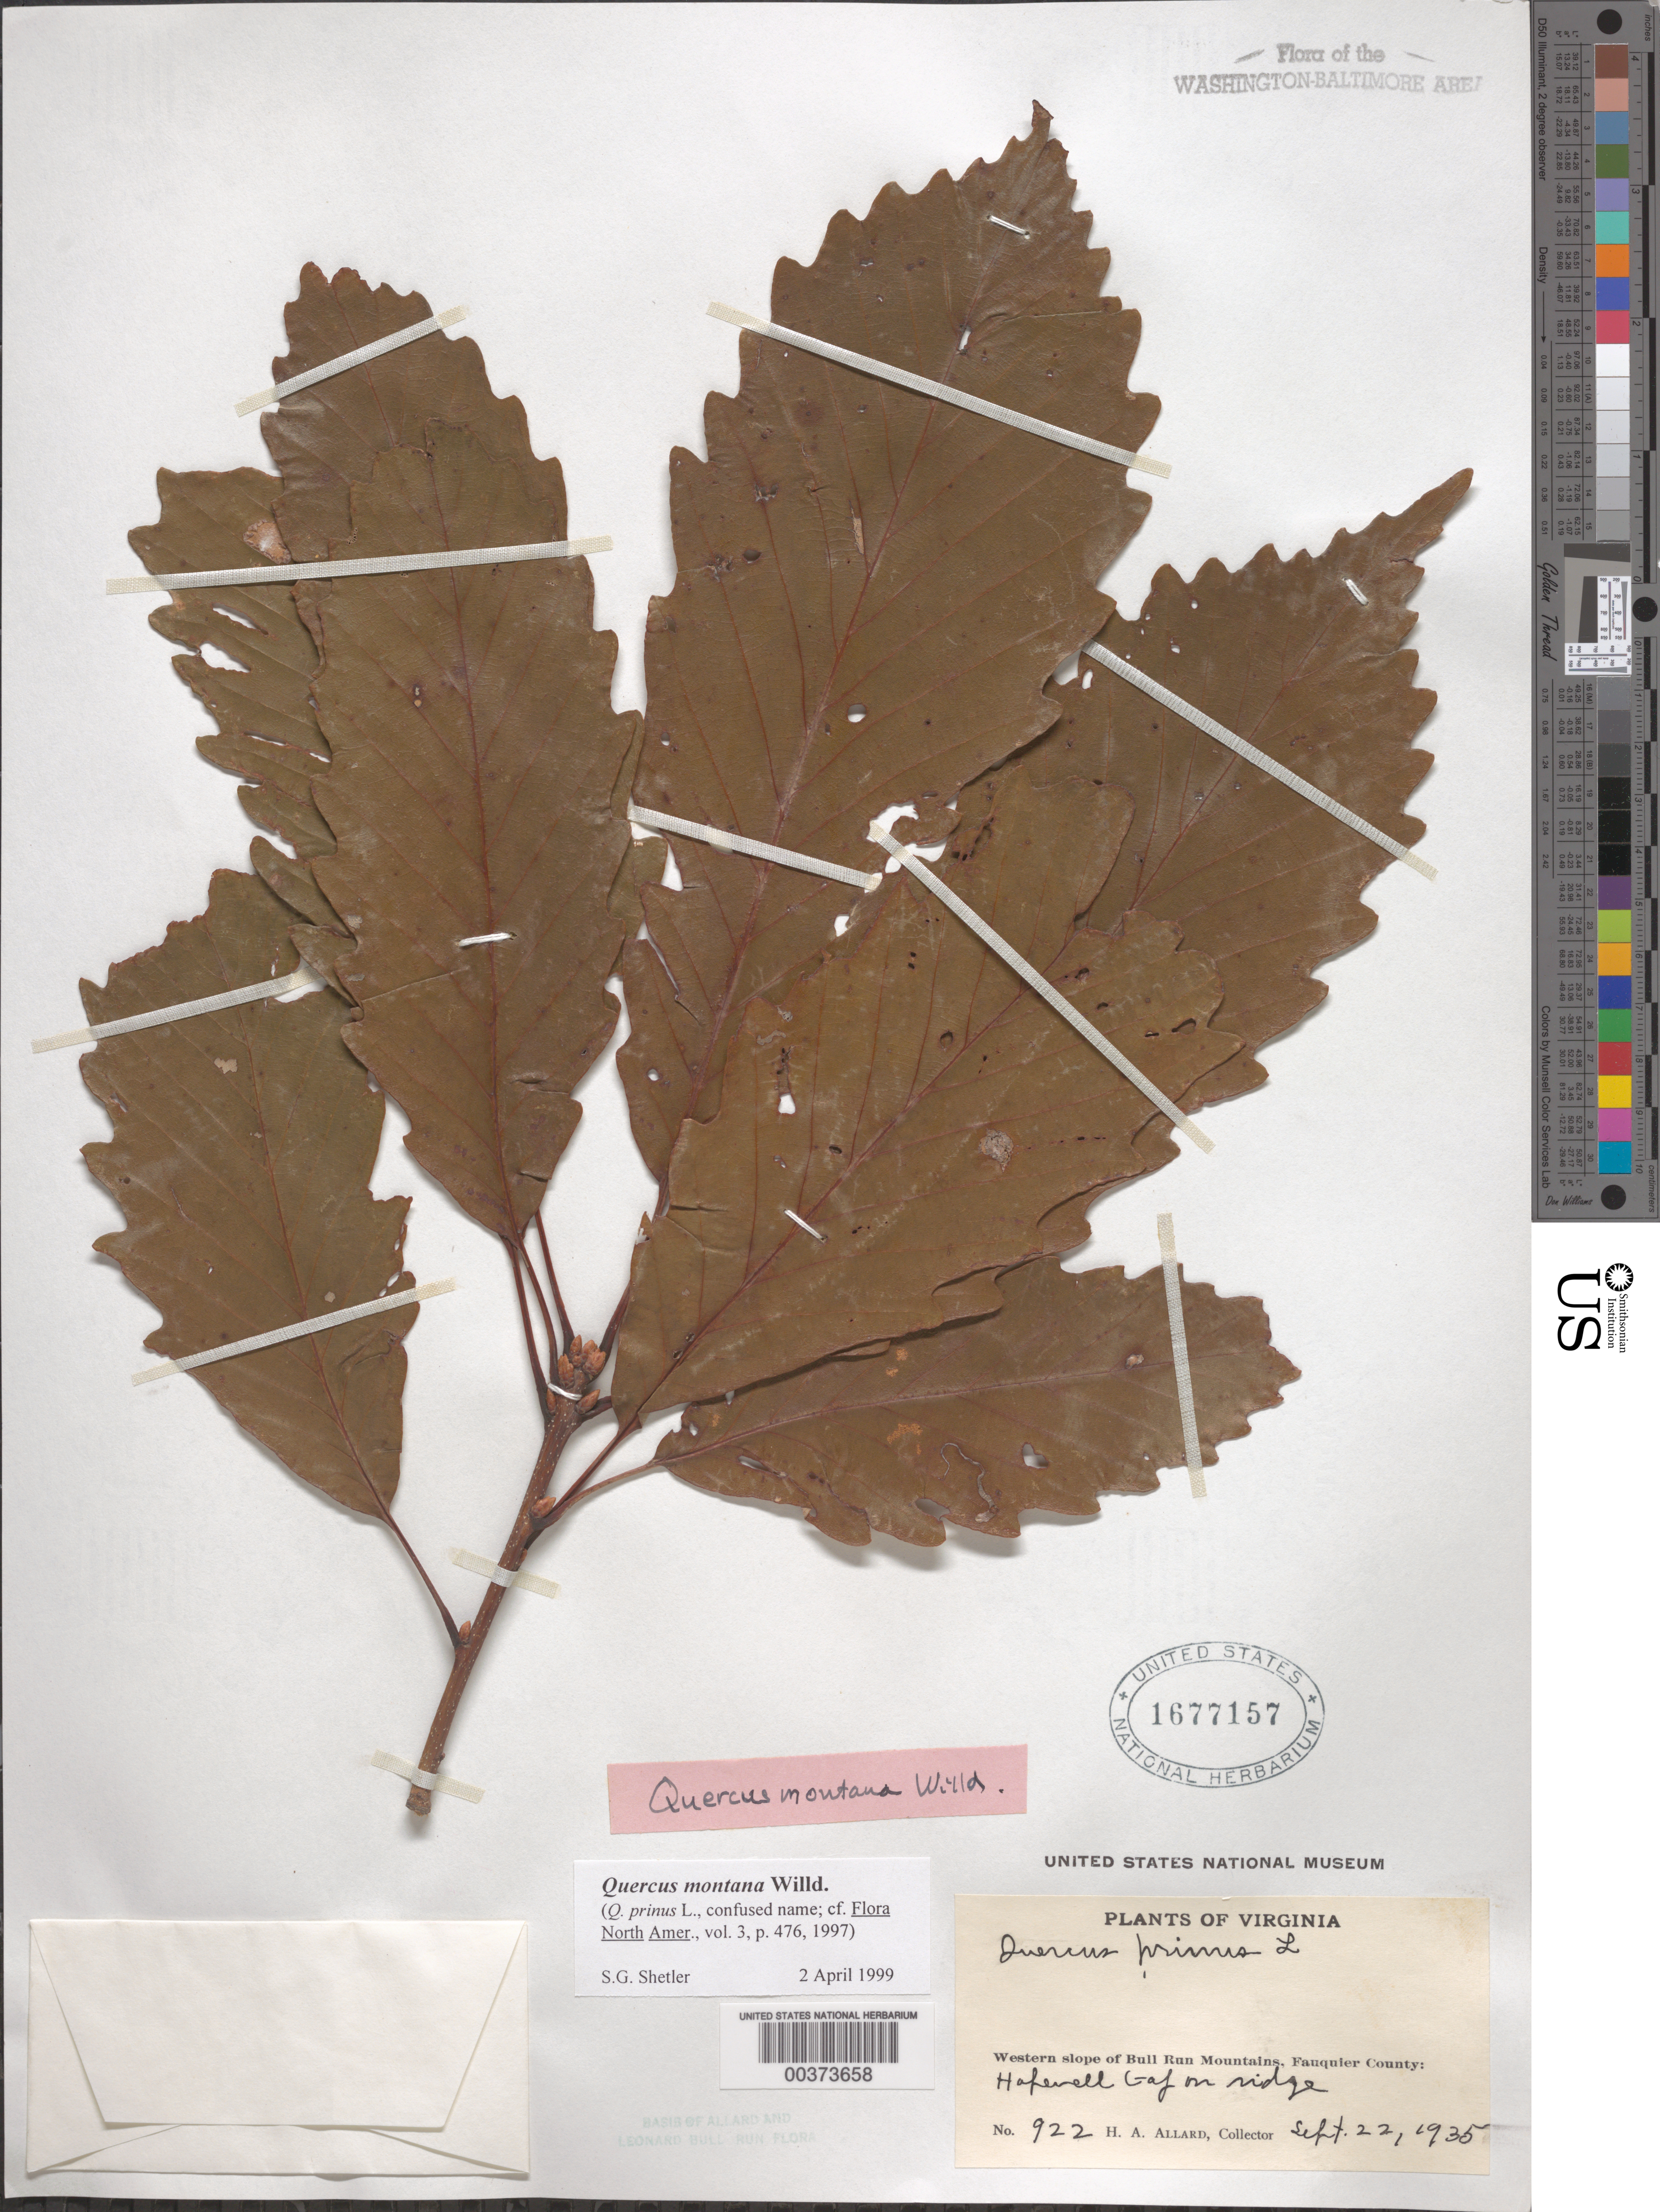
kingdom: Plantae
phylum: Tracheophyta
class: Magnoliopsida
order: Fagales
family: Fagaceae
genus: Quercus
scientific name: Quercus montana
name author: Willd.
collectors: H. A. Allard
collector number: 922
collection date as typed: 22 Sep 1935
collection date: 1935-09-22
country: United States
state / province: Virginia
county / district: Fauquier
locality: Hopewell Gap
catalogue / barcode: US 1677157